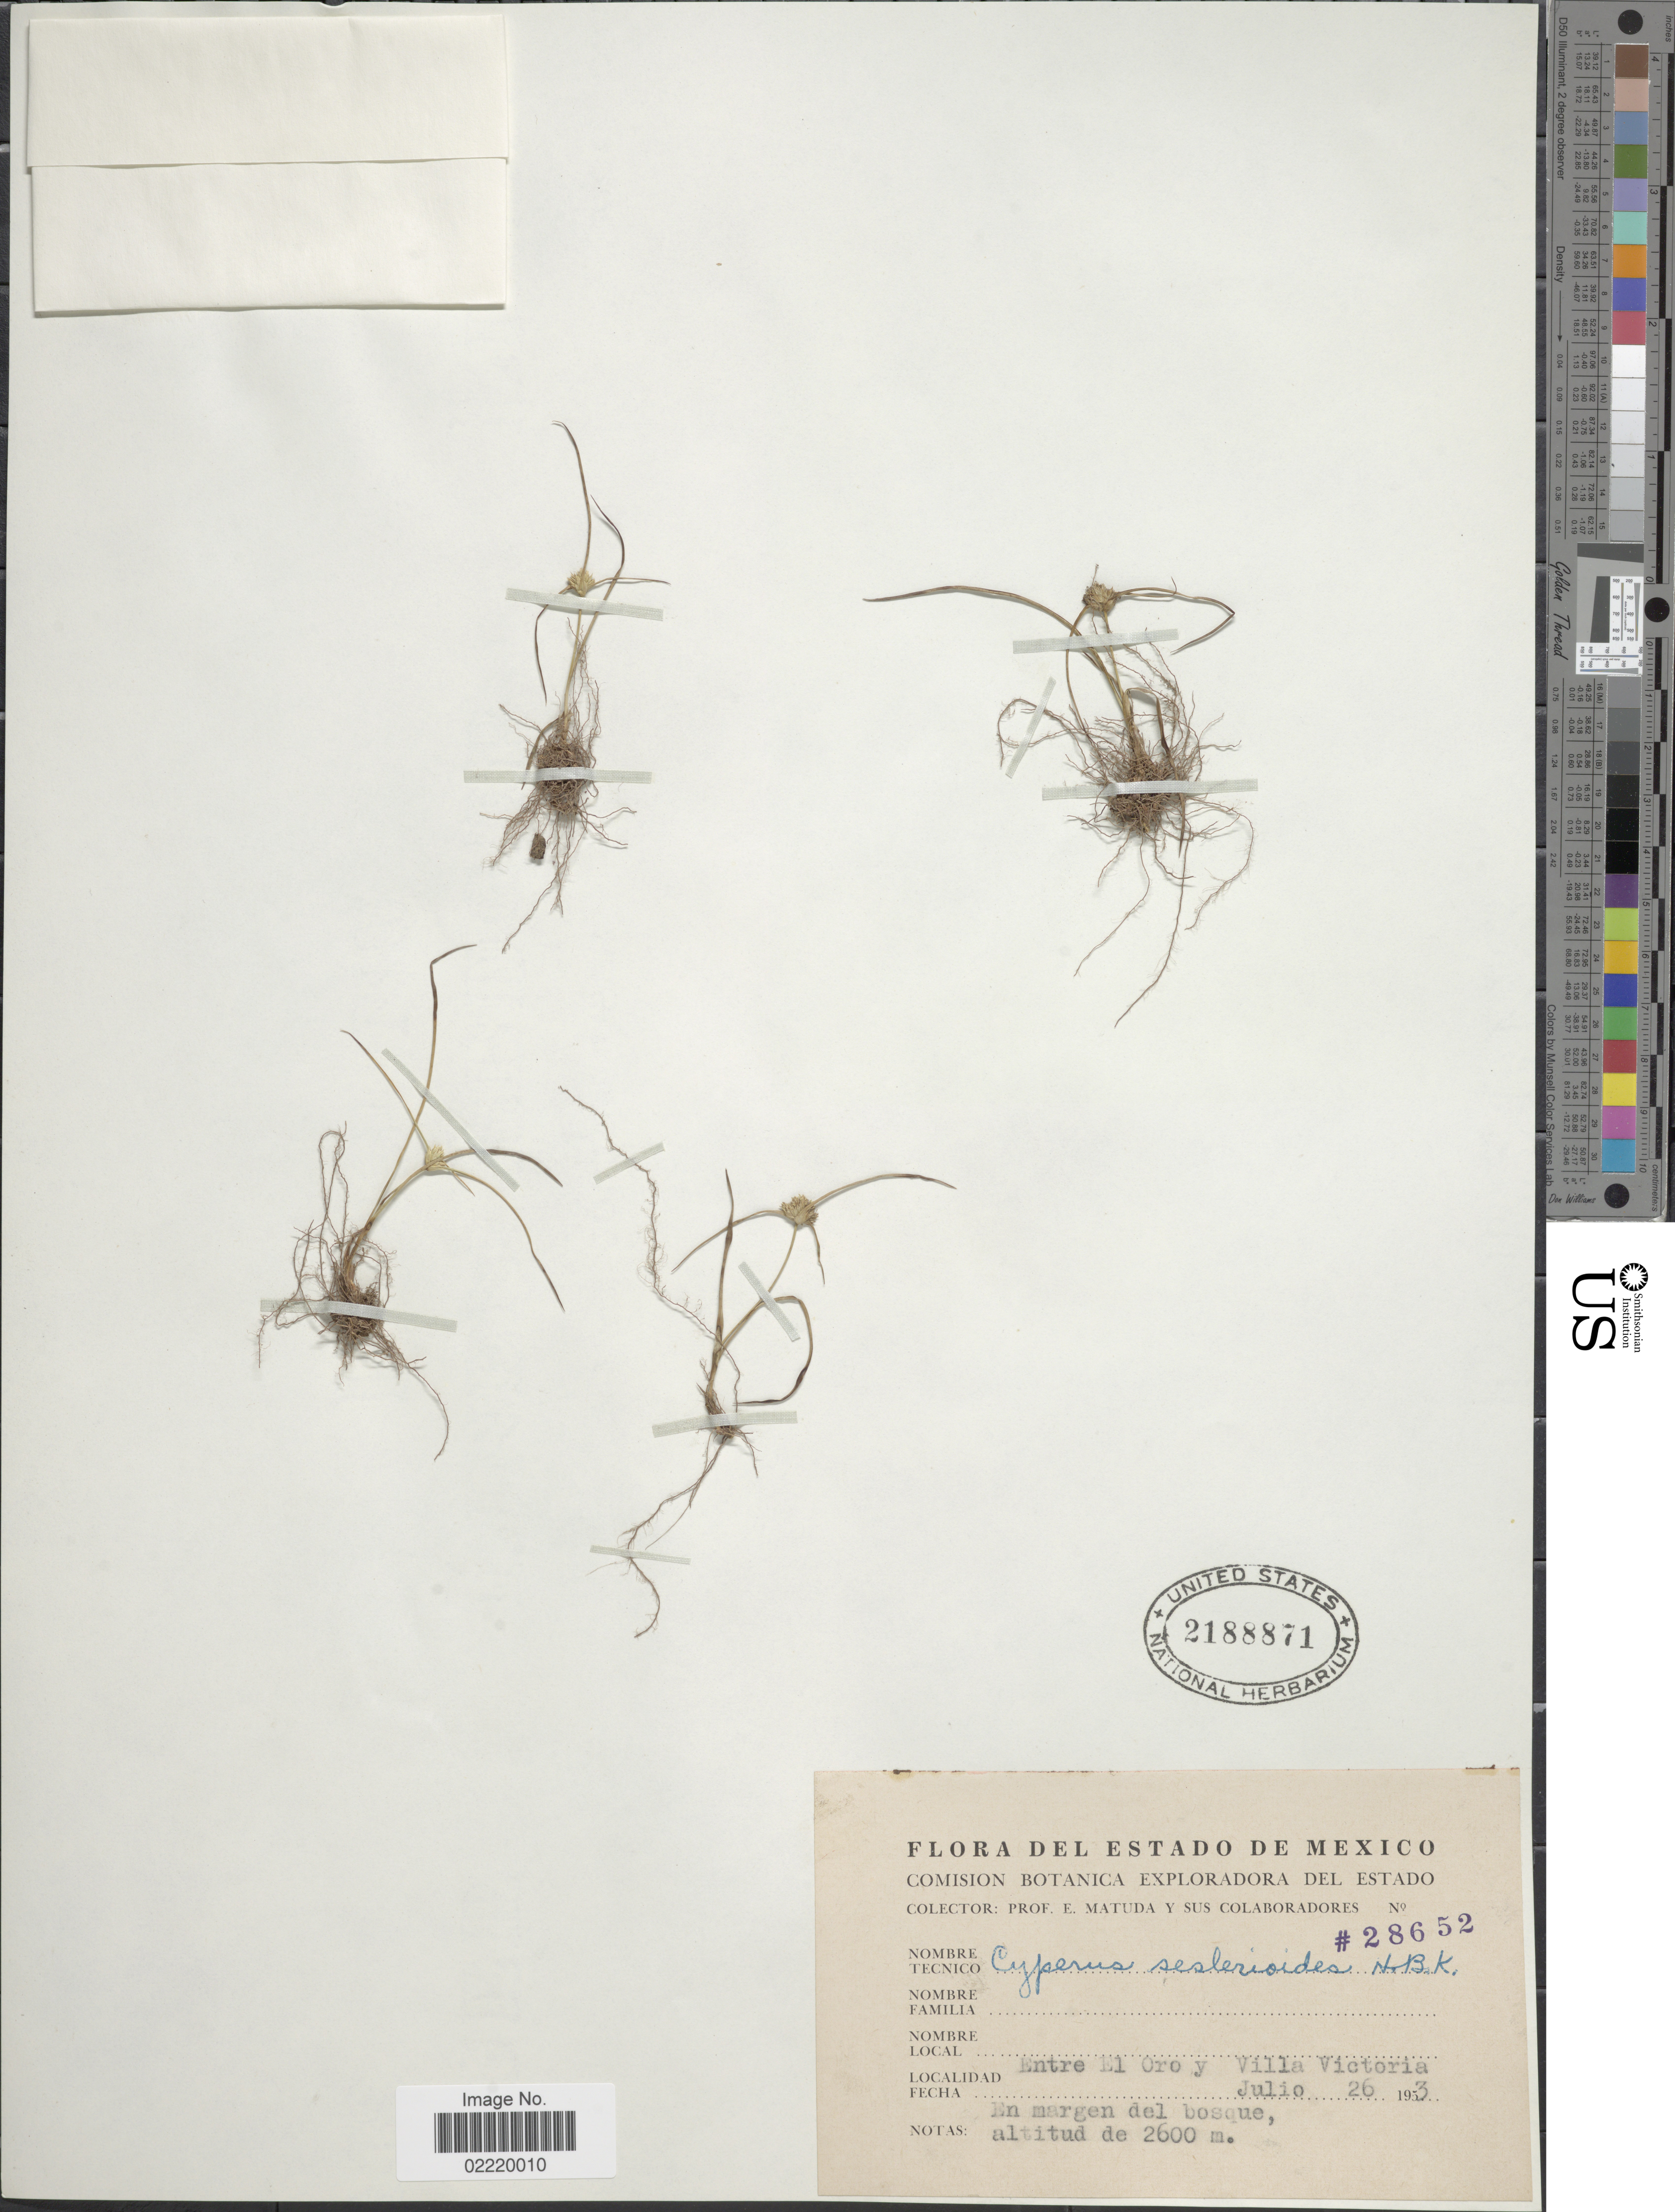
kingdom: Plantae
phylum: Tracheophyta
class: Liliopsida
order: Poales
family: Cyperaceae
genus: Cyperus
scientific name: Cyperus seslerioides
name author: Kunth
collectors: E. Matuda & et al.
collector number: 28652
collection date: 1953-07-26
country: Mexico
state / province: México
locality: Entre El Oro y Villa Victoria, en margen del bosque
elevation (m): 2600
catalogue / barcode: US 2188871